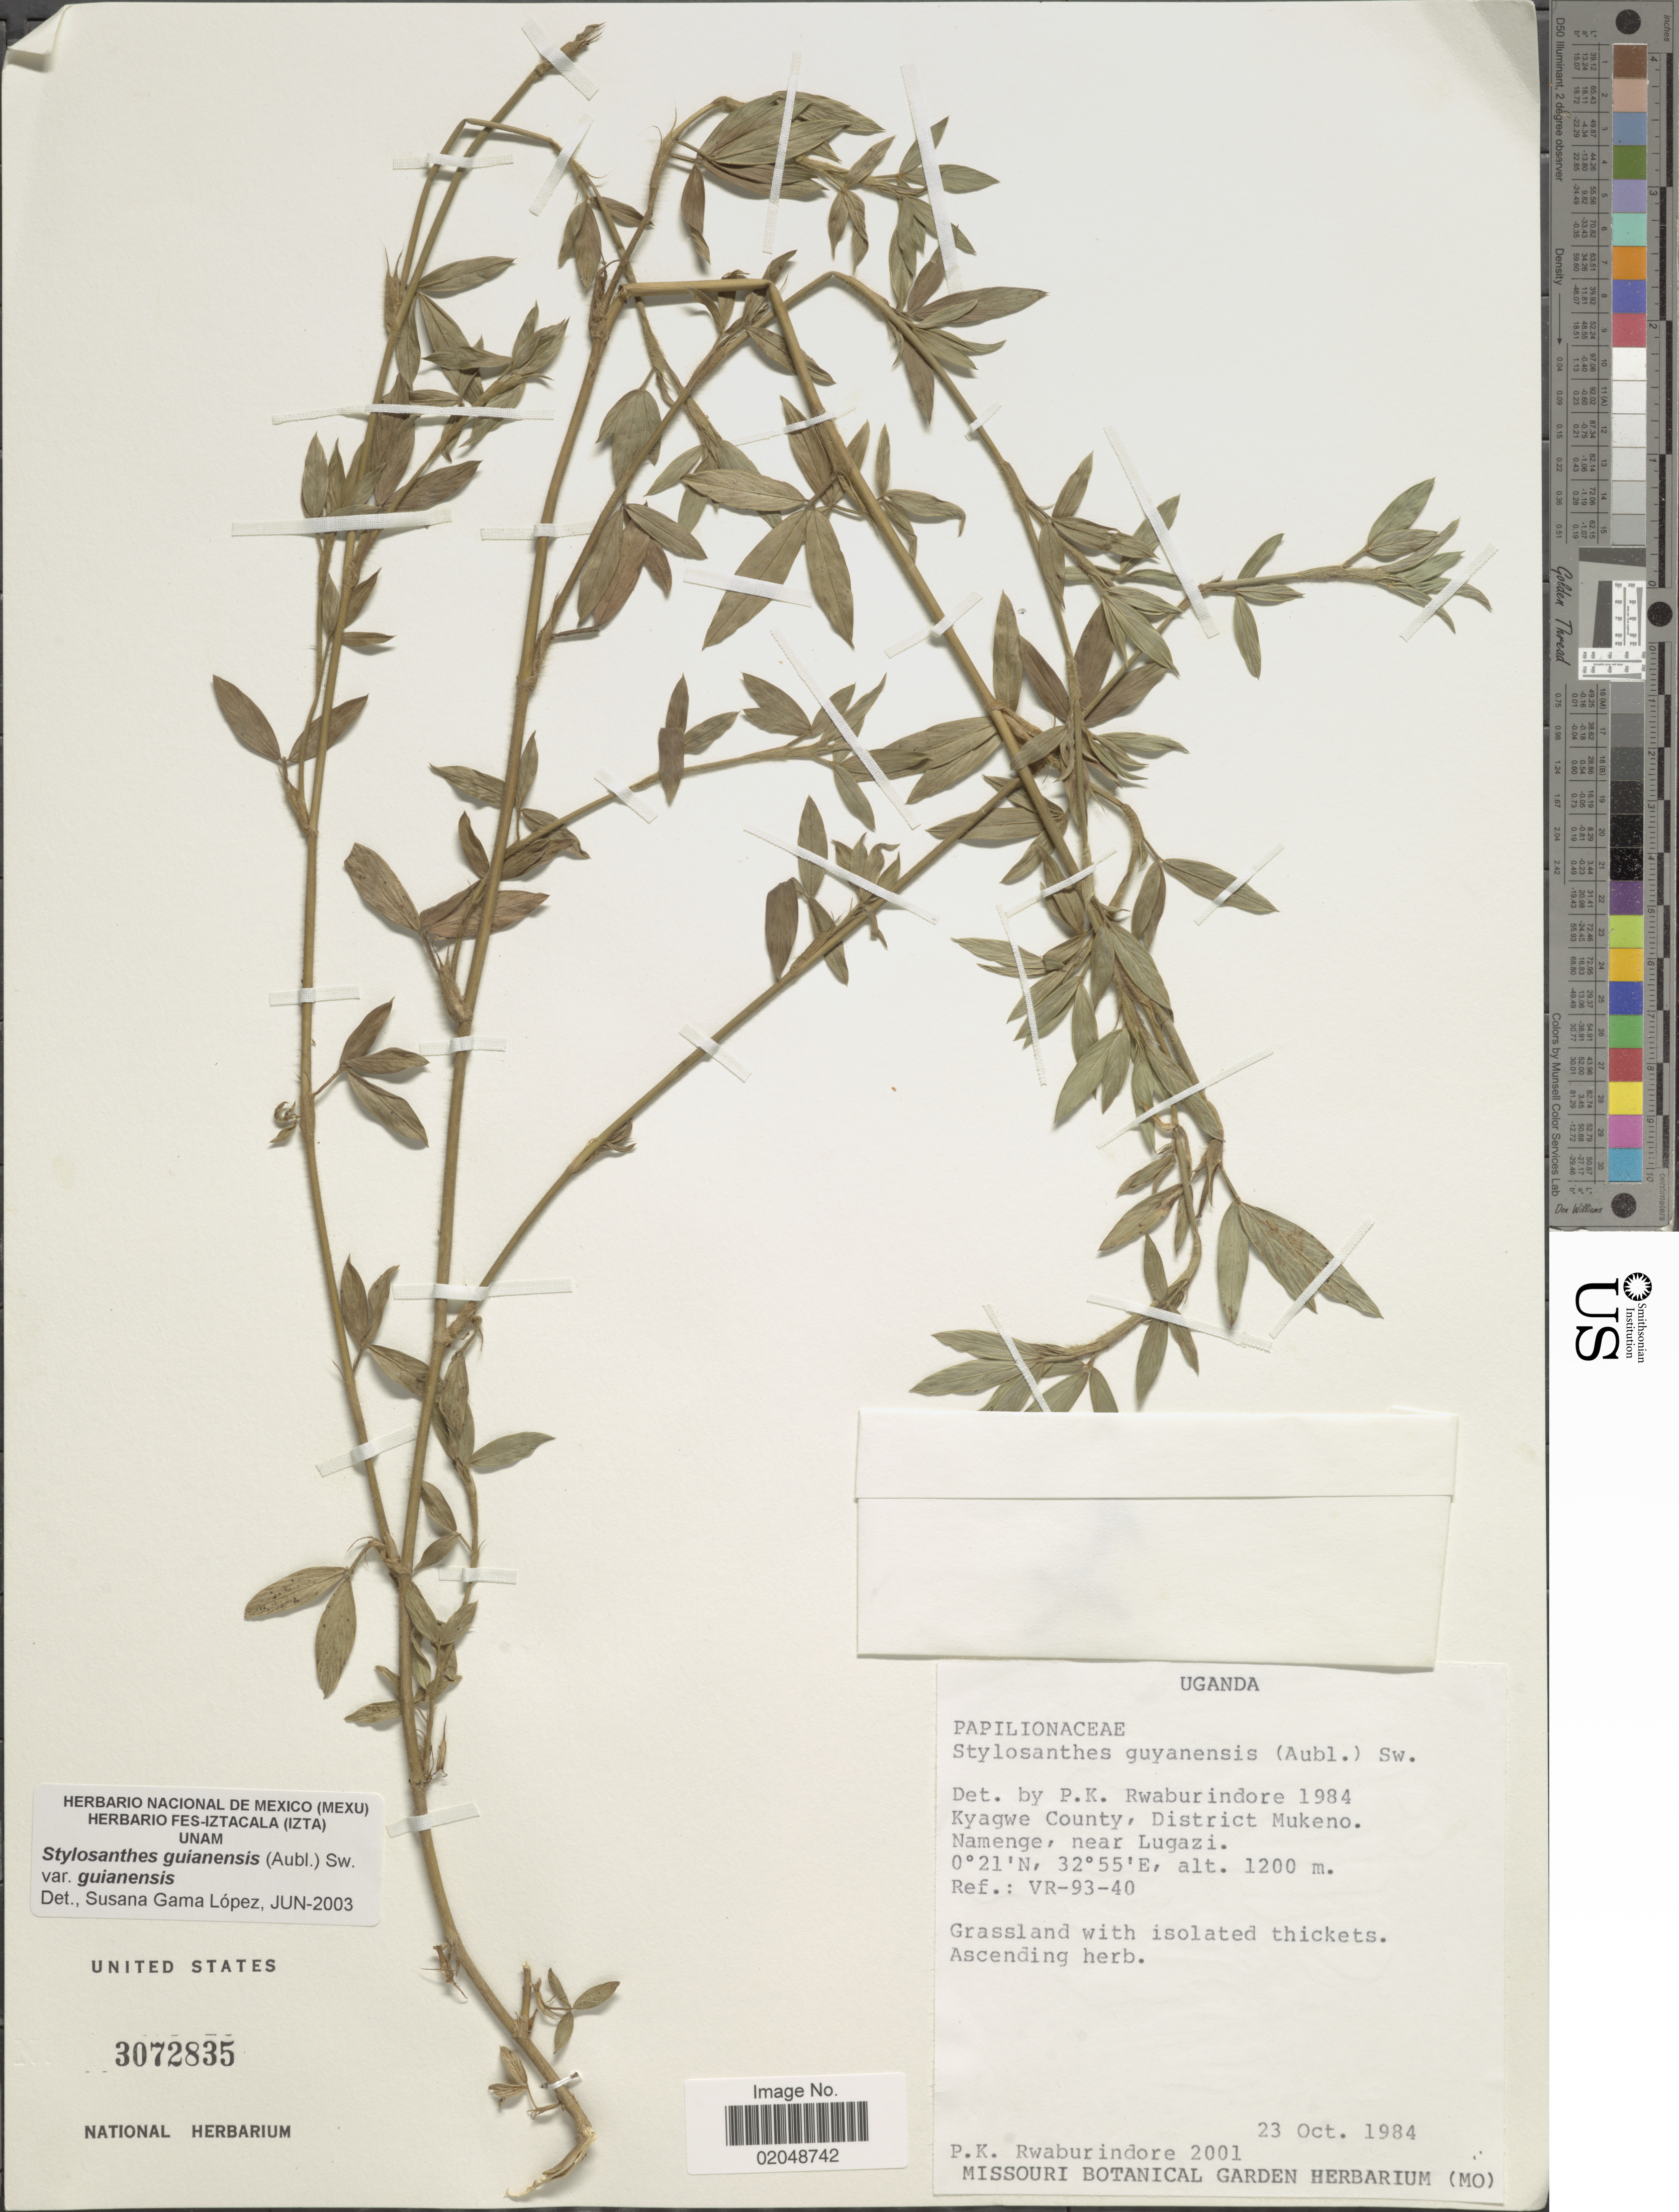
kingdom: Plantae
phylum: Tracheophyta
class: Magnoliopsida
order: Fabales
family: Fabaceae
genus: Stylosanthes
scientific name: Stylosanthes guianensis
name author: (Aubl.) Sw.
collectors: P. Rwaburindore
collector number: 2001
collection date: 1984-10-23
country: Uganda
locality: Kyagwe County, District Mukeno. Namenge, near Lugazi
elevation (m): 1200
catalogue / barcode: US 3072835